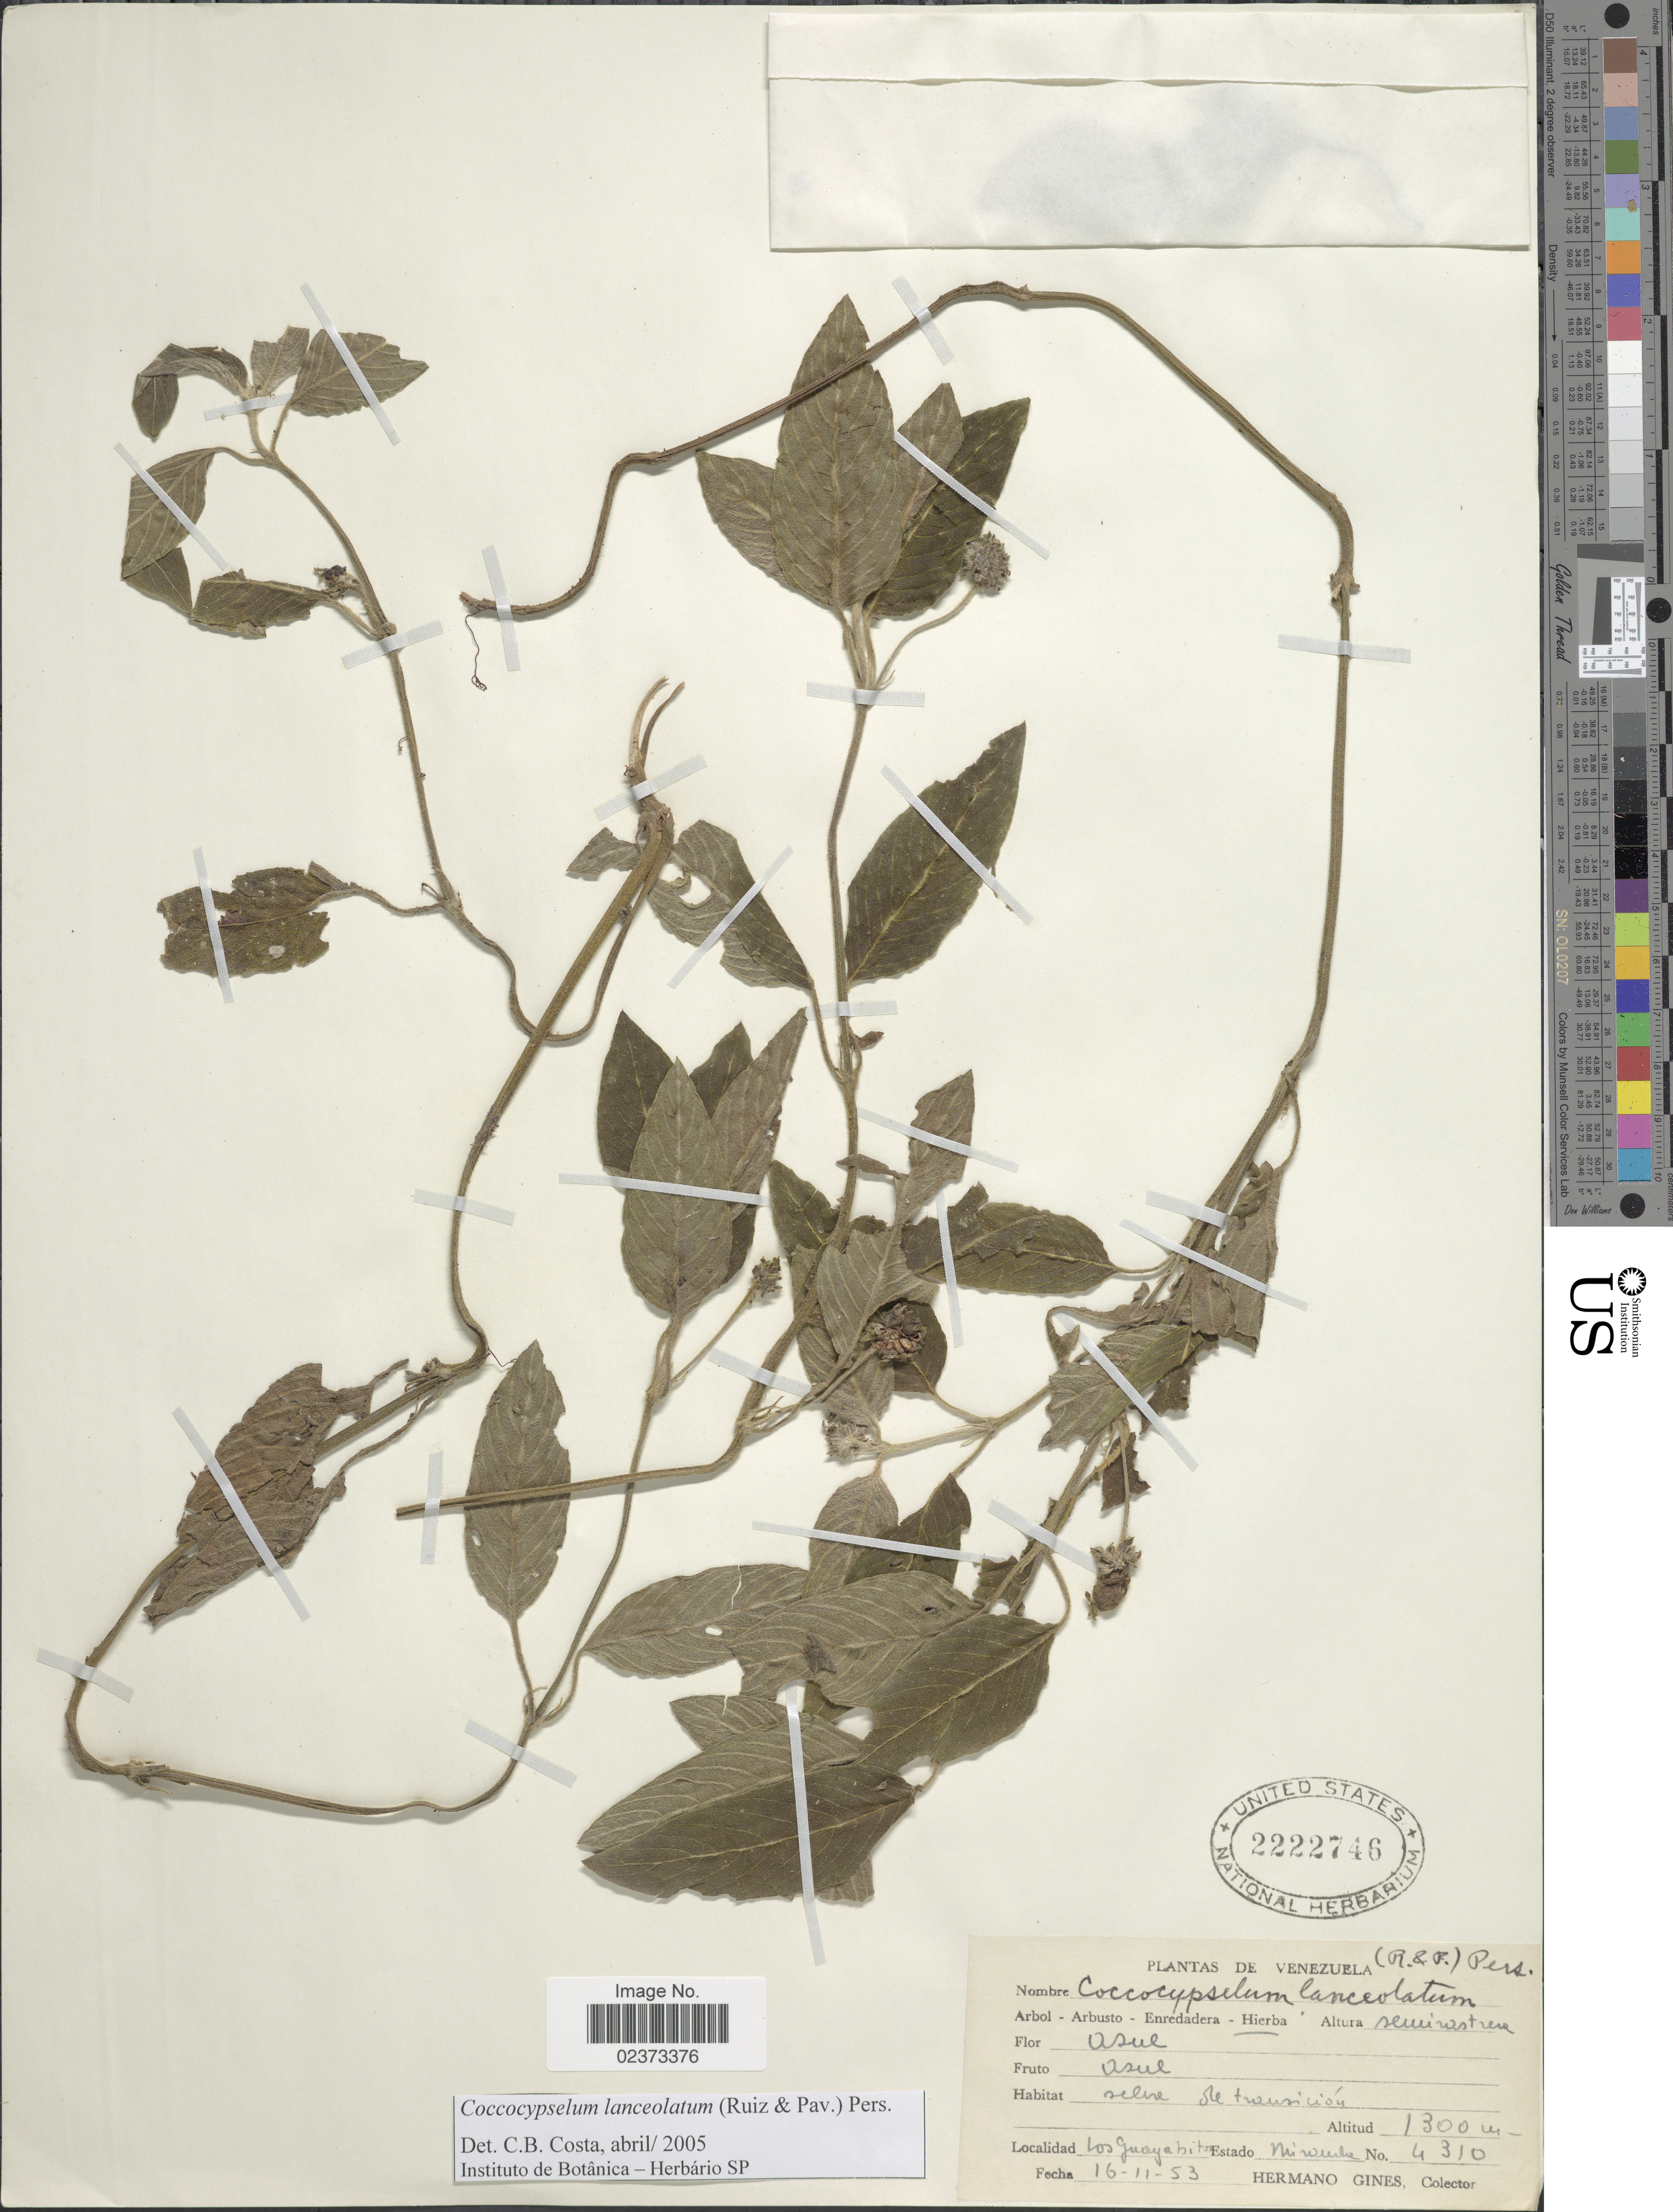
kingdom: Plantae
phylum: Tracheophyta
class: Magnoliopsida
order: Gentianales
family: Rubiaceae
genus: Coccocypselum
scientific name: Coccocypselum lanceolatum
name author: (Ruiz & Pav.) Pers.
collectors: Bro. Gines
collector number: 4310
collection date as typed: Transcribed d/m/y: 16/11/53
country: Venezuela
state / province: Miranda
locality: Los Guayabitos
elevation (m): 1300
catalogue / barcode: US 2222746